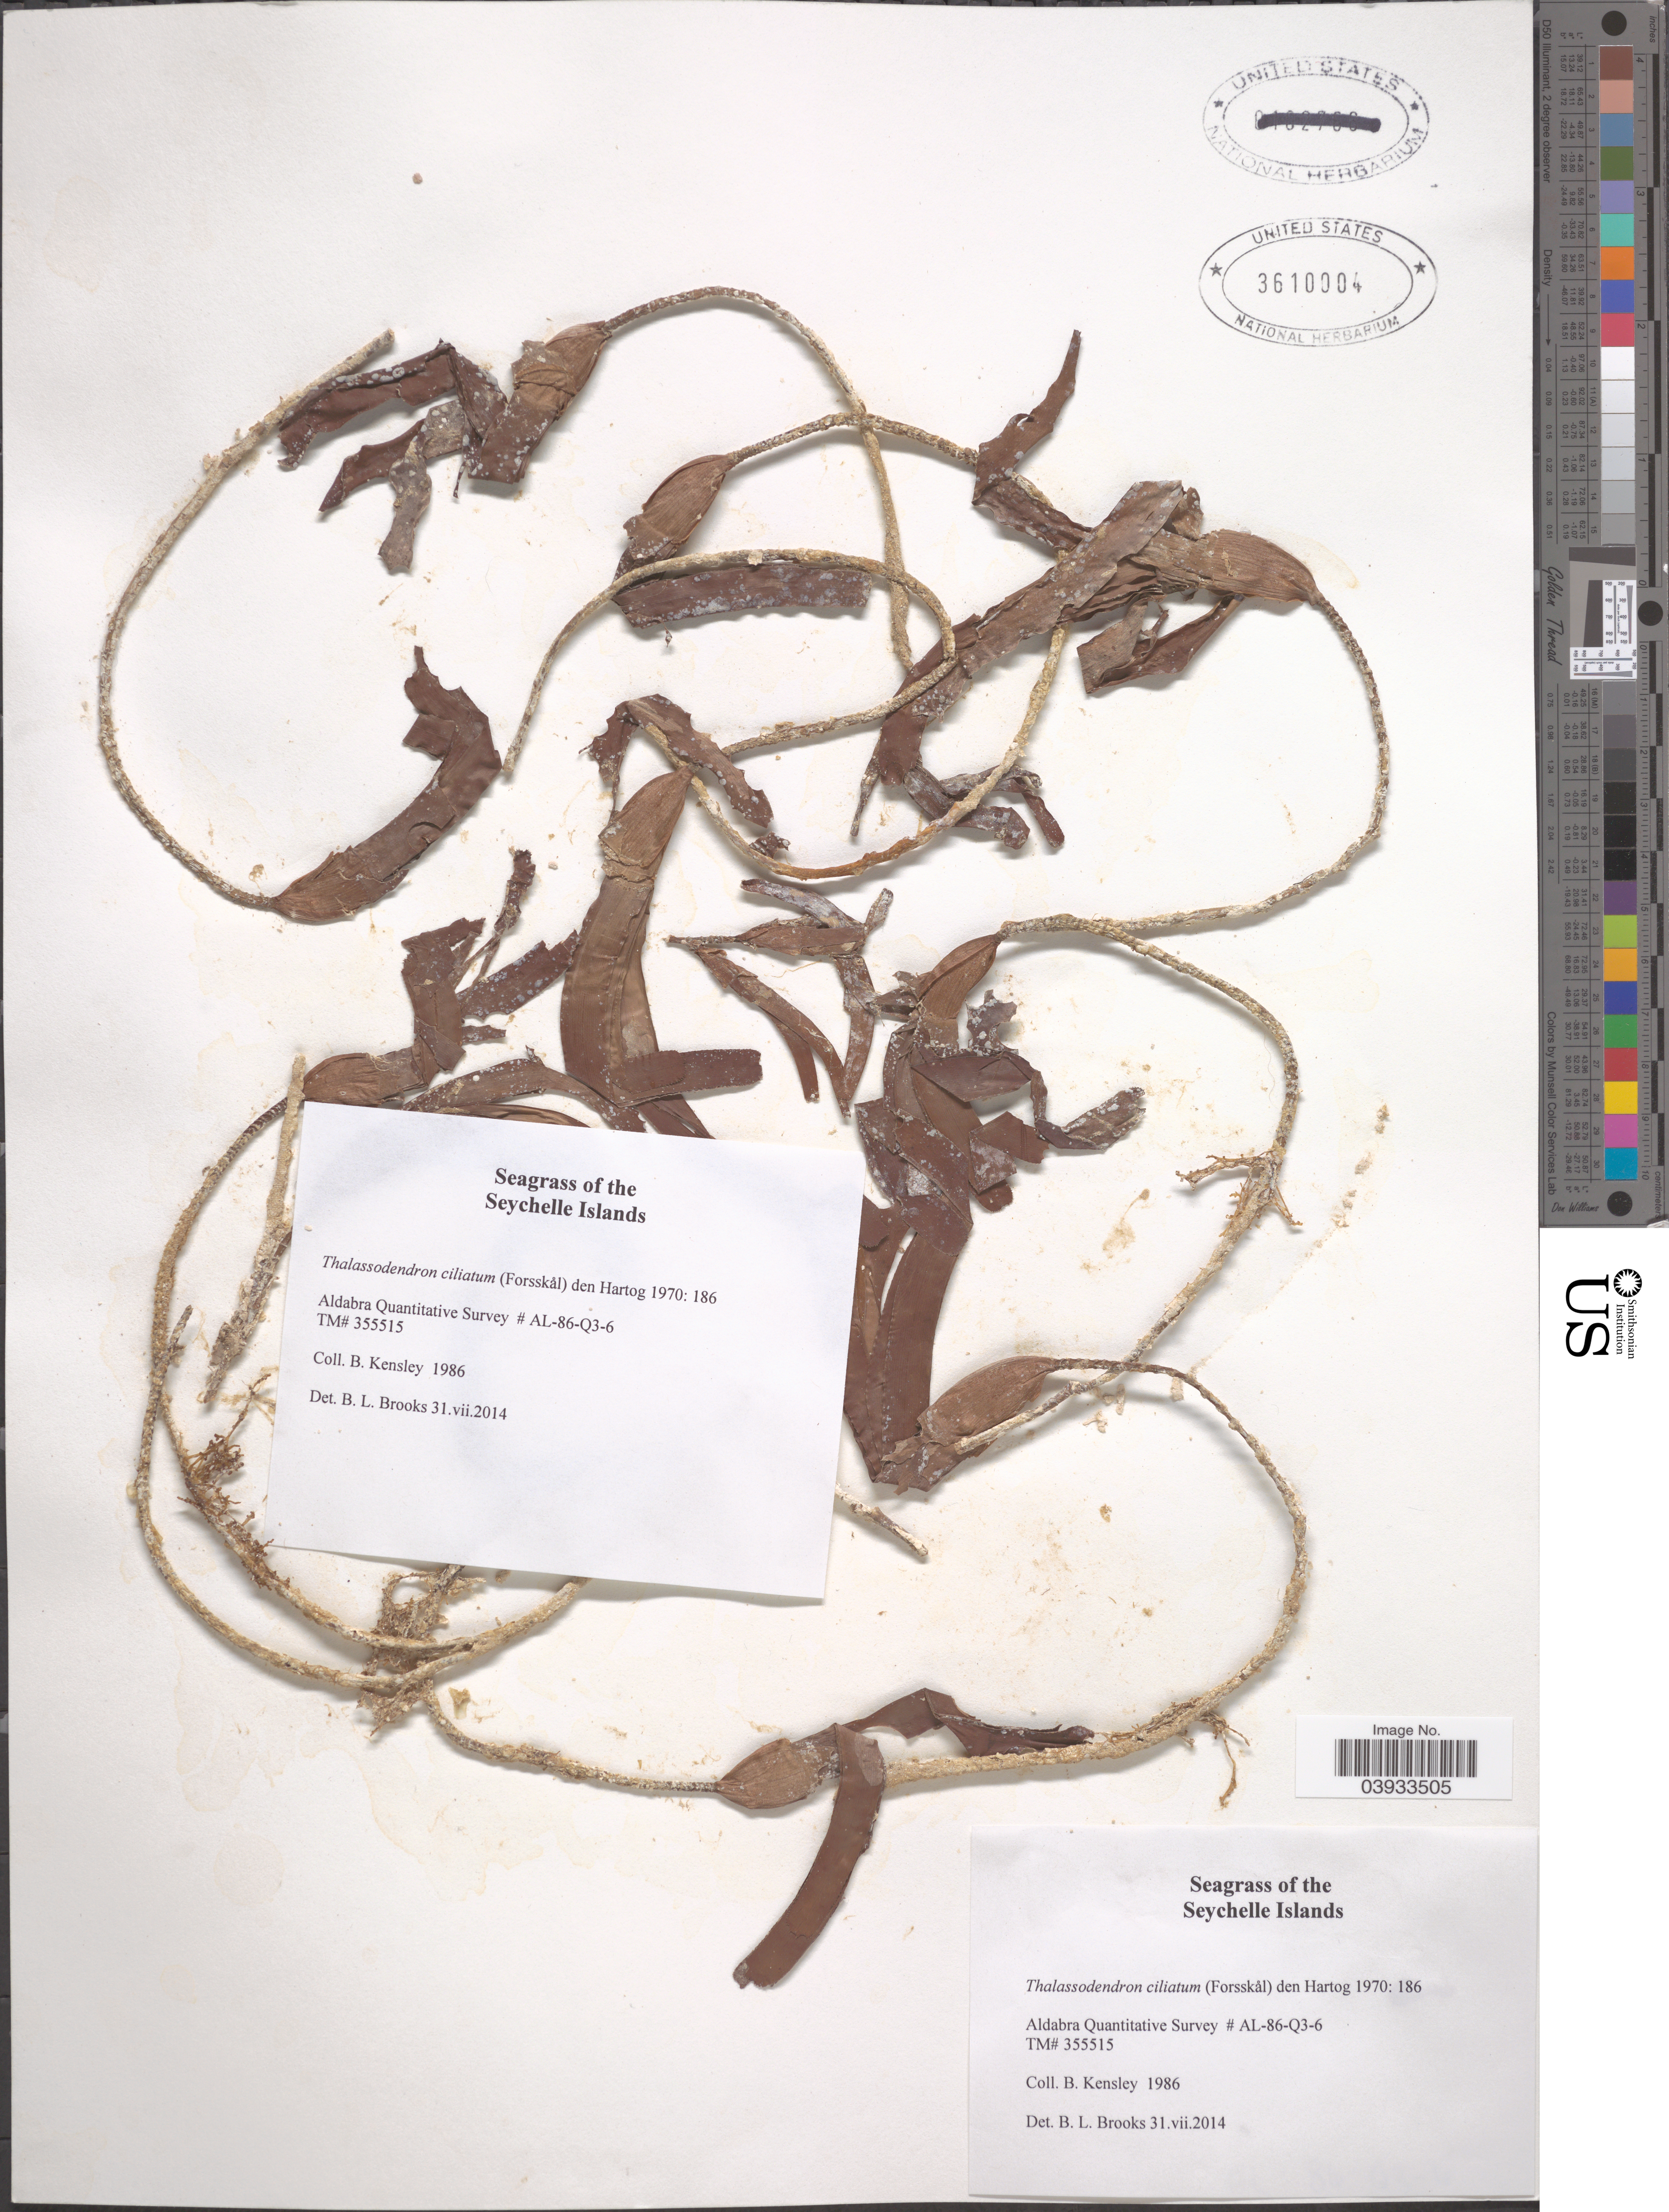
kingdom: Plantae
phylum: Tracheophyta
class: Liliopsida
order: Alismatales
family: Cymodoceaceae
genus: Thalassodendron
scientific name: Thalassodendron ciliatum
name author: (Forssk.) Hartog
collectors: B. Kensley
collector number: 1986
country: Seychelles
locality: The Seychelle Islands. Aldabra Quantitative Survey #AL-86-Q3-6. TM# 355515.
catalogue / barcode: US 3610004